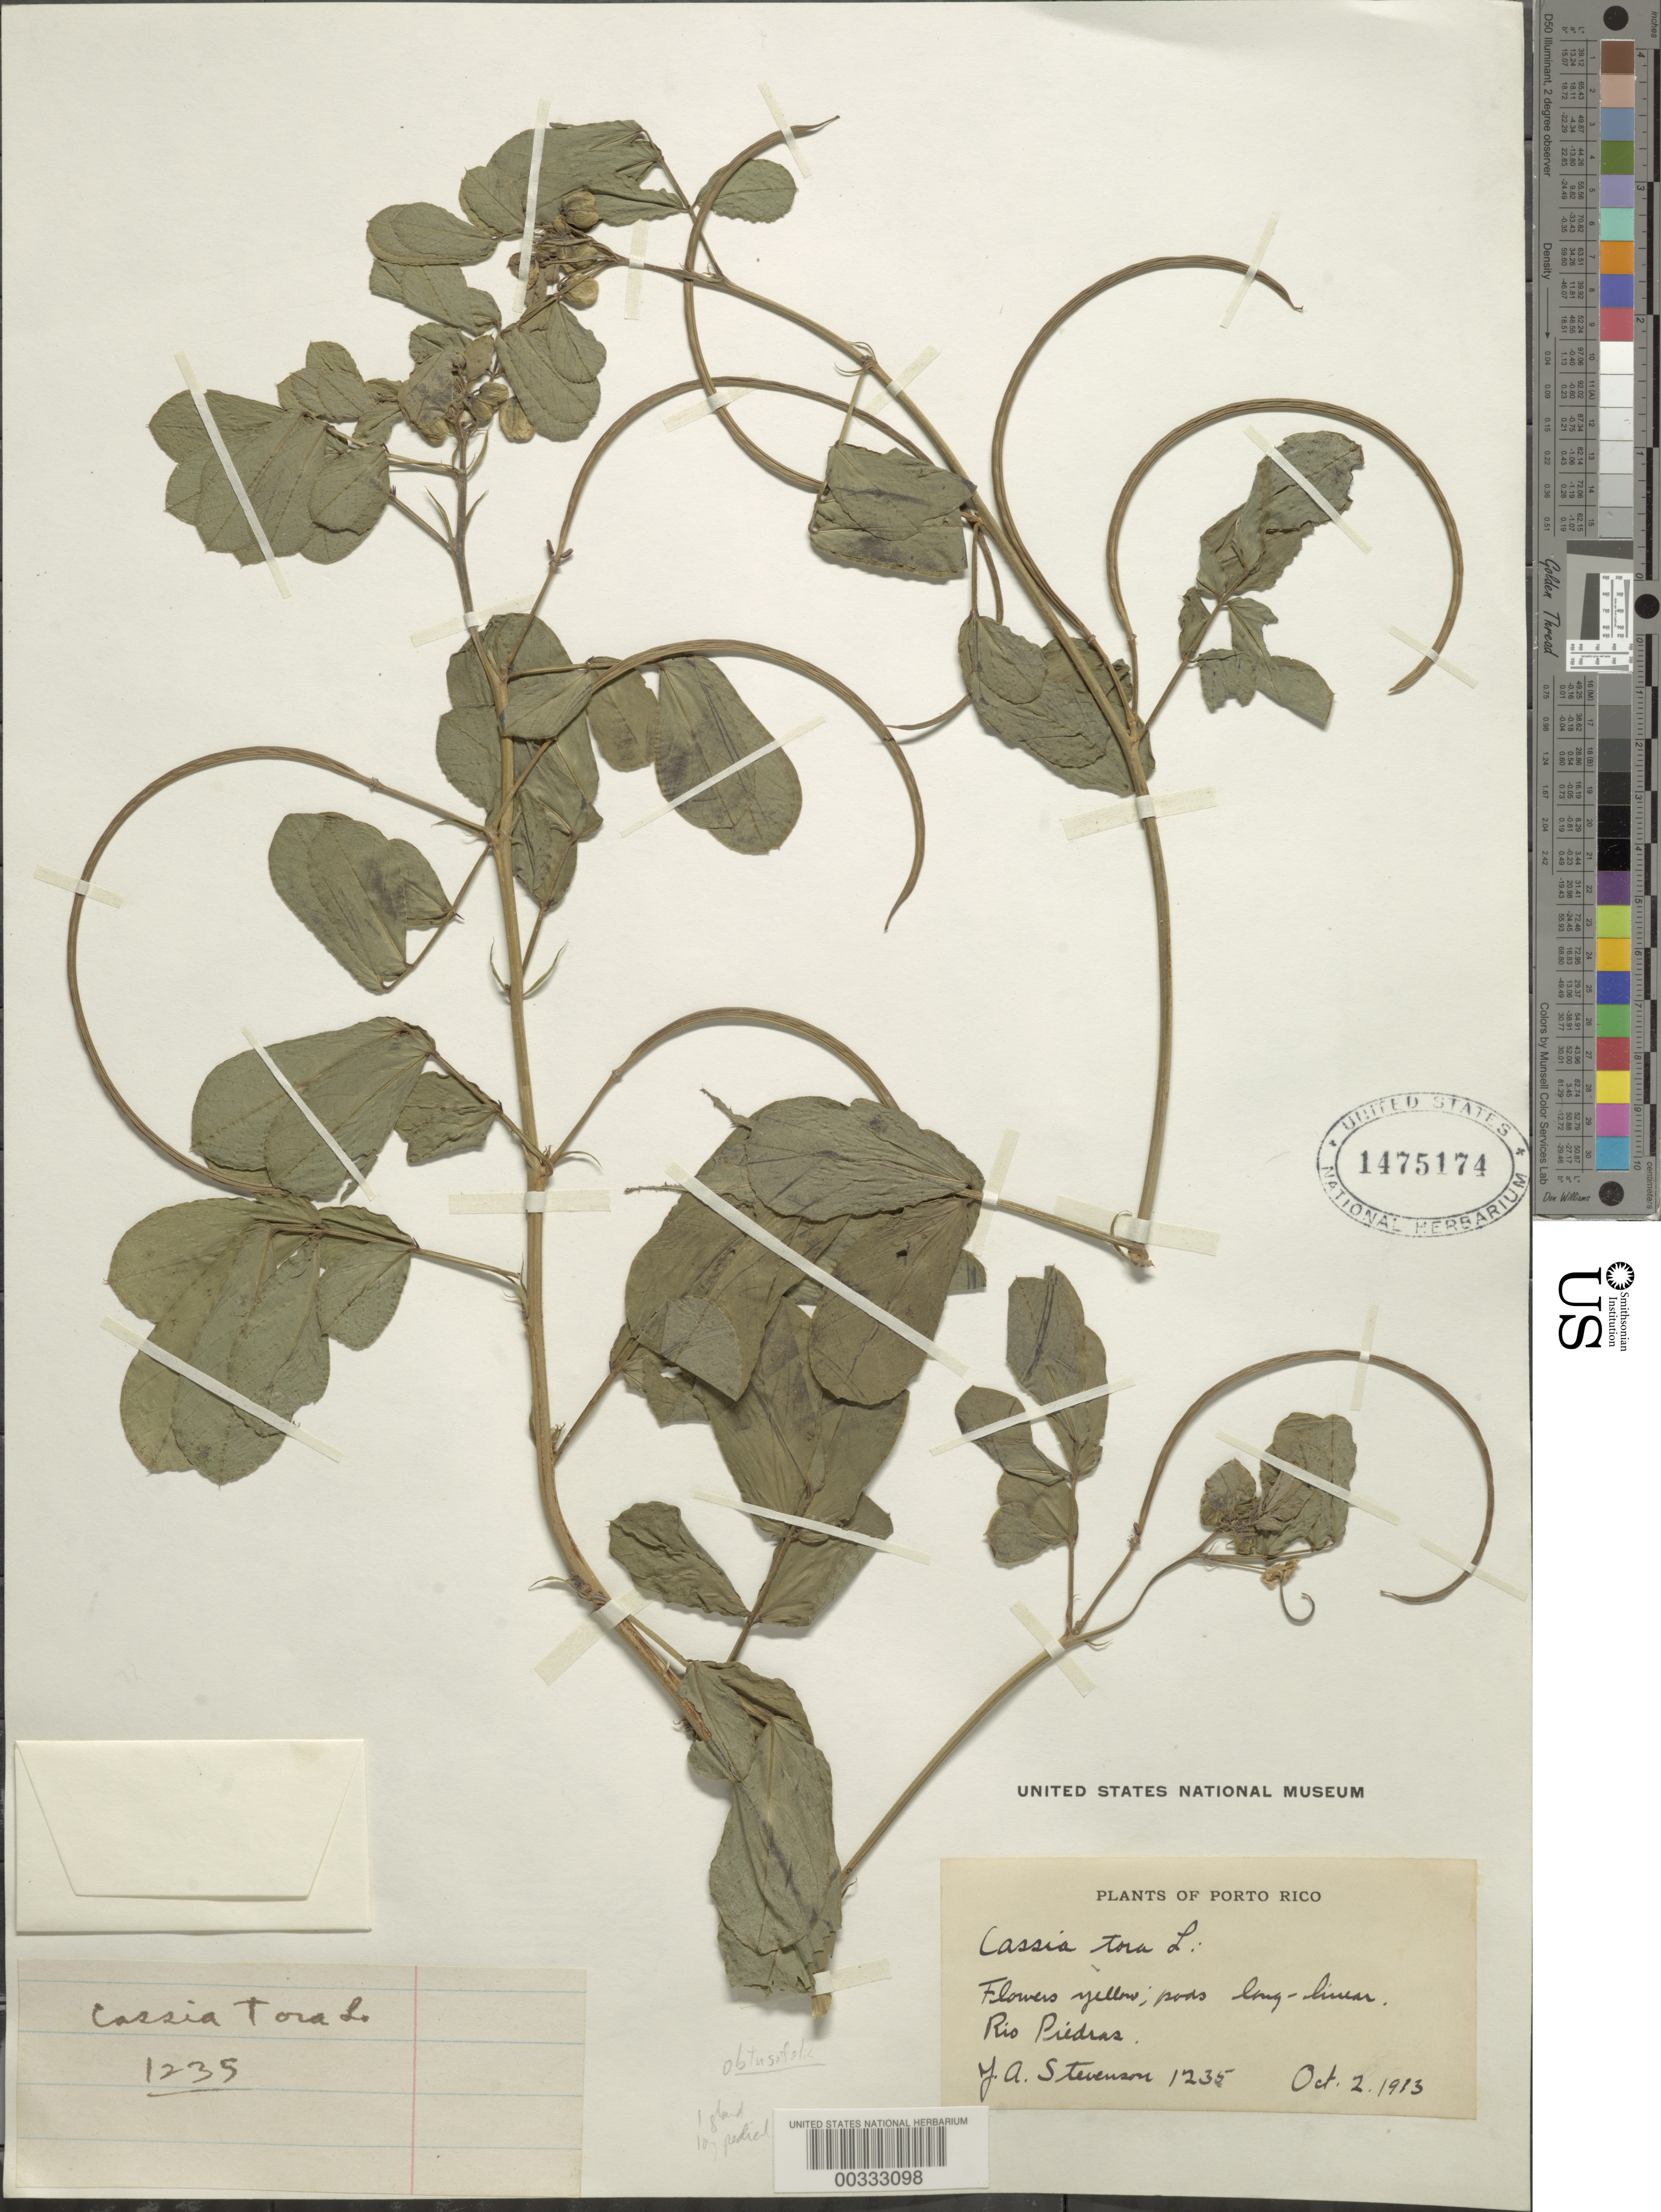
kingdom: Plantae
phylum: Tracheophyta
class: Magnoliopsida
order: Fabales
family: Fabaceae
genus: Senna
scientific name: Senna obtusifolia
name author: (L.) H.S. Irwin & Barneby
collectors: J. Stevenson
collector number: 1235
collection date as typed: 02 Oct 1913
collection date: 1913-10-02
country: Puerto Rico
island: Greater Antilles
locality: Rio piedras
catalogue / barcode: US 1475174